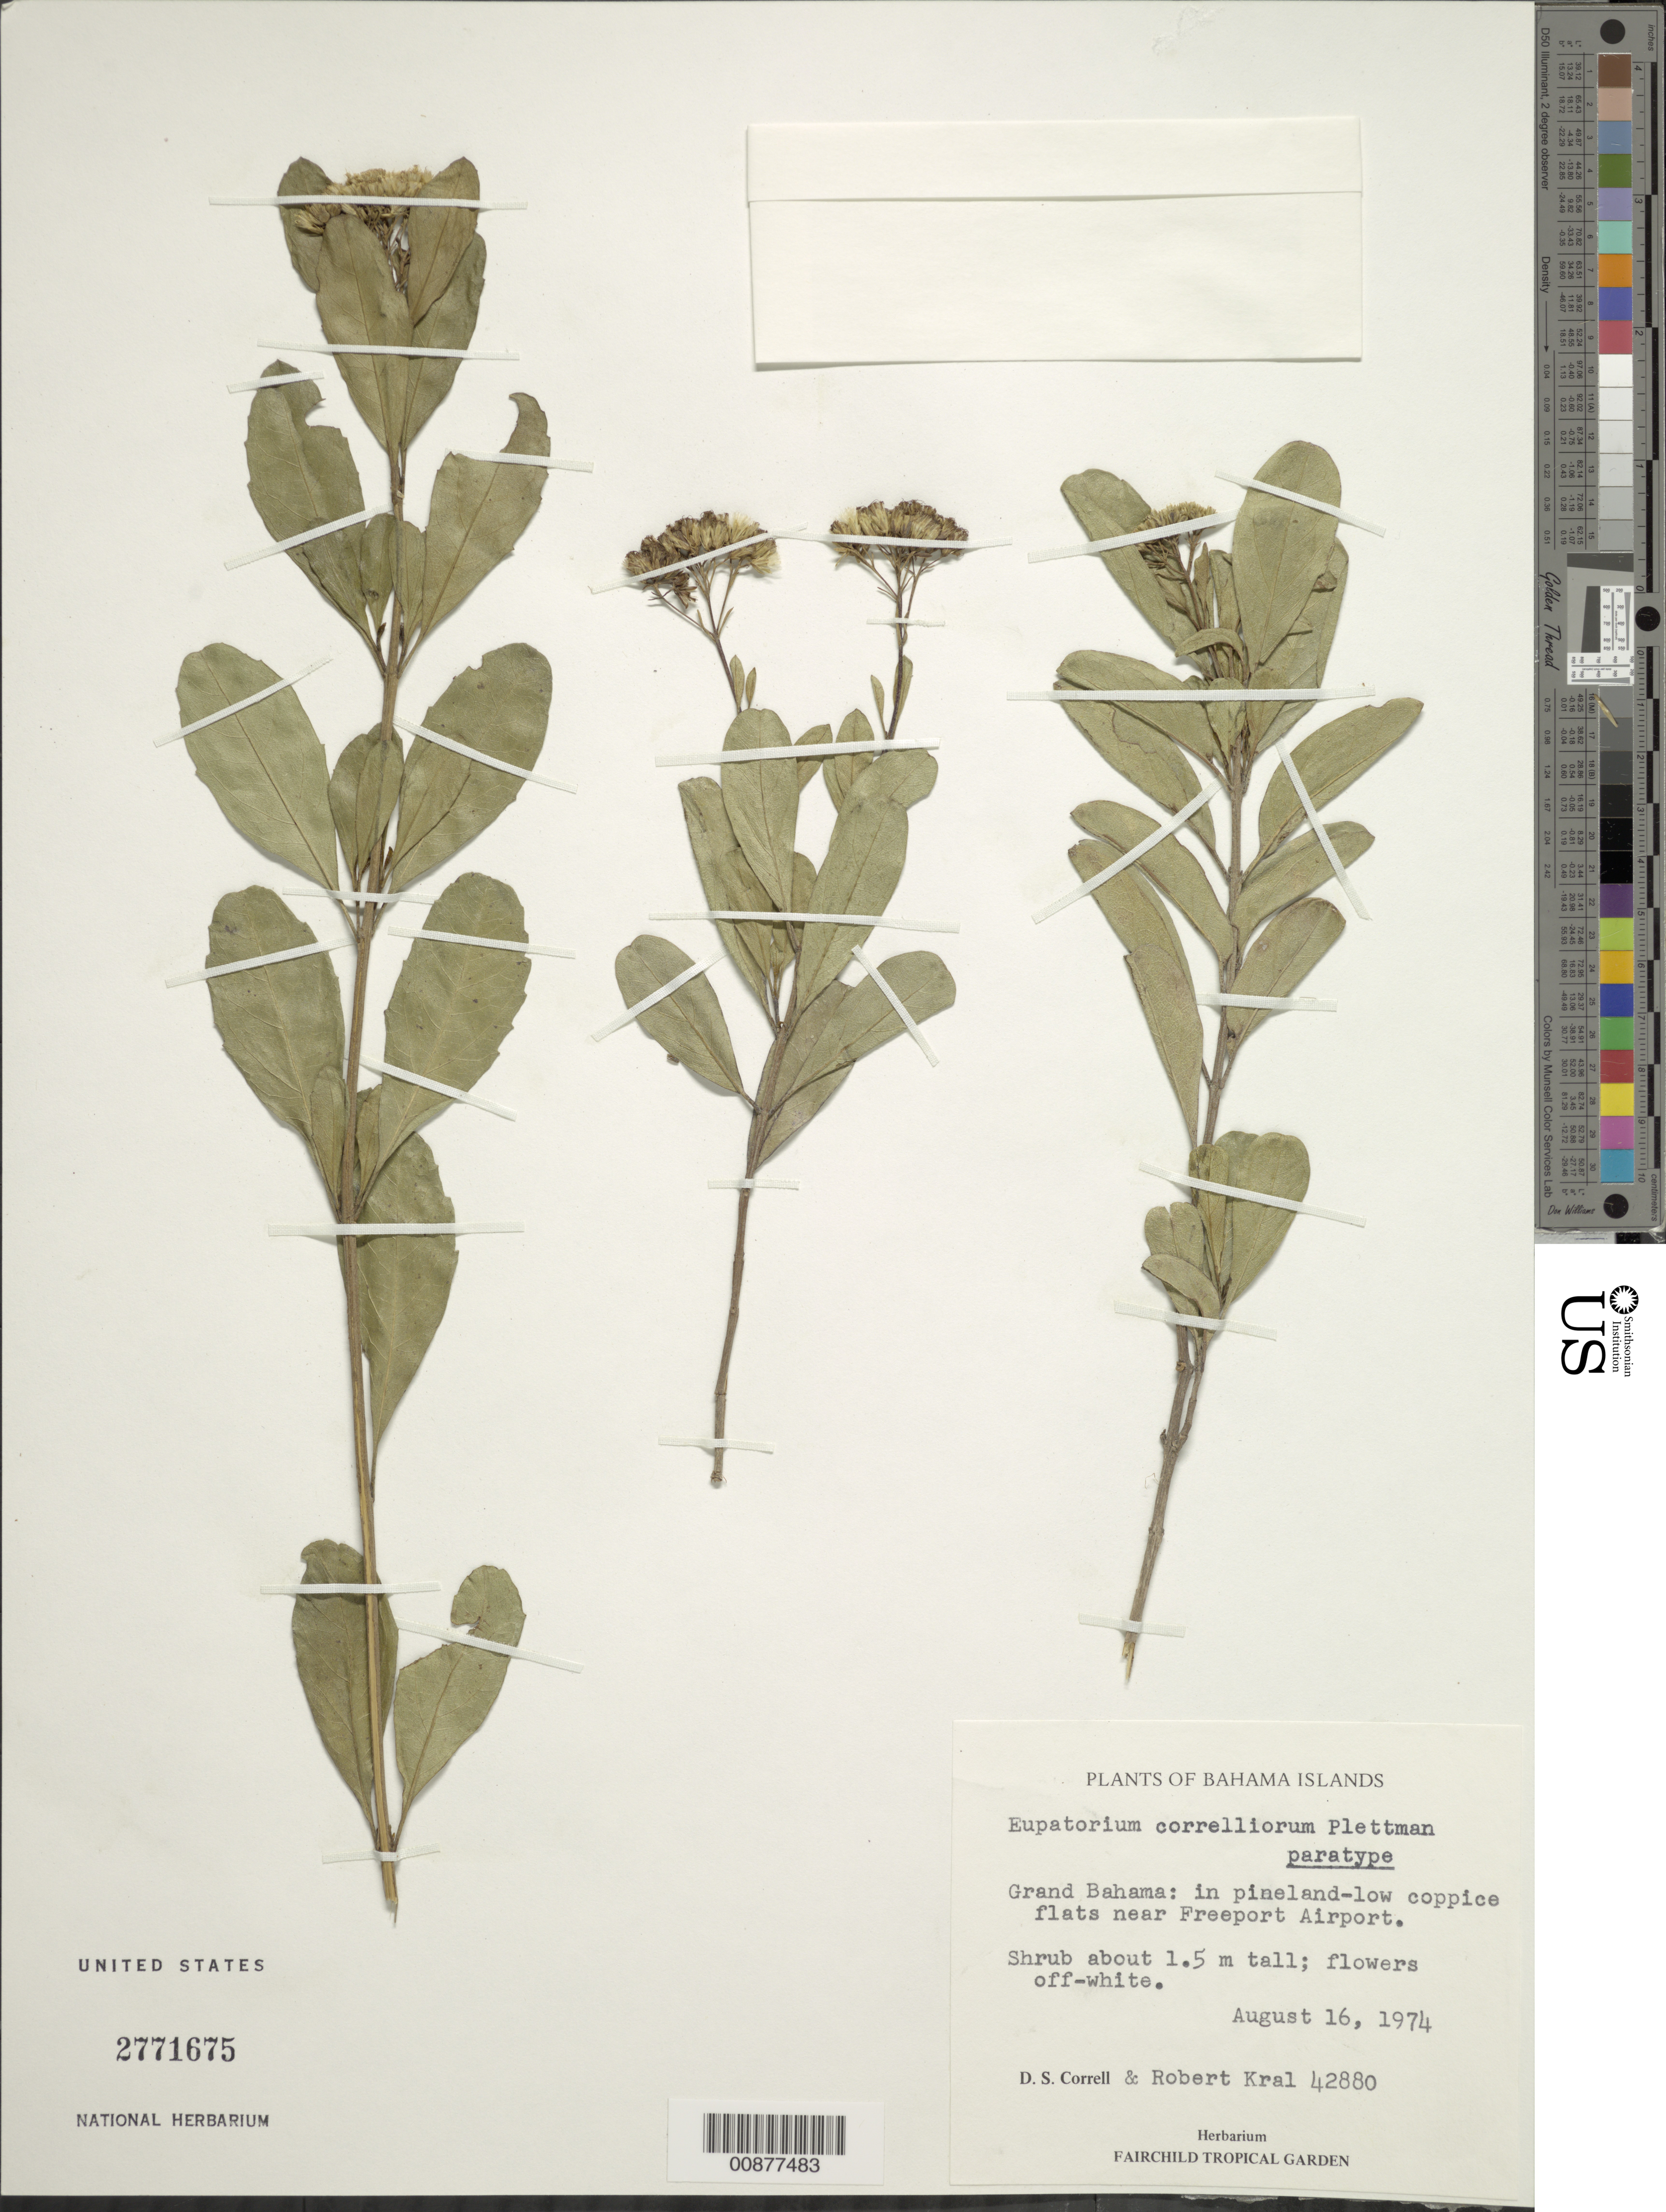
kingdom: Plantae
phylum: Tracheophyta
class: Magnoliopsida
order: Asterales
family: Asteraceae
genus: Koanophyllon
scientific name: Koanophyllon correlliorum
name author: (Plettman) R.M. King & H. Rob.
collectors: D. S. Correll & R. Kral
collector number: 42880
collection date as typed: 16 Aug 1974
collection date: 1974-08-16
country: Bahamas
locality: Grand Bahama: near Freeport Airport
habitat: In pineland- low coppice flats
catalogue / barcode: US 2771675